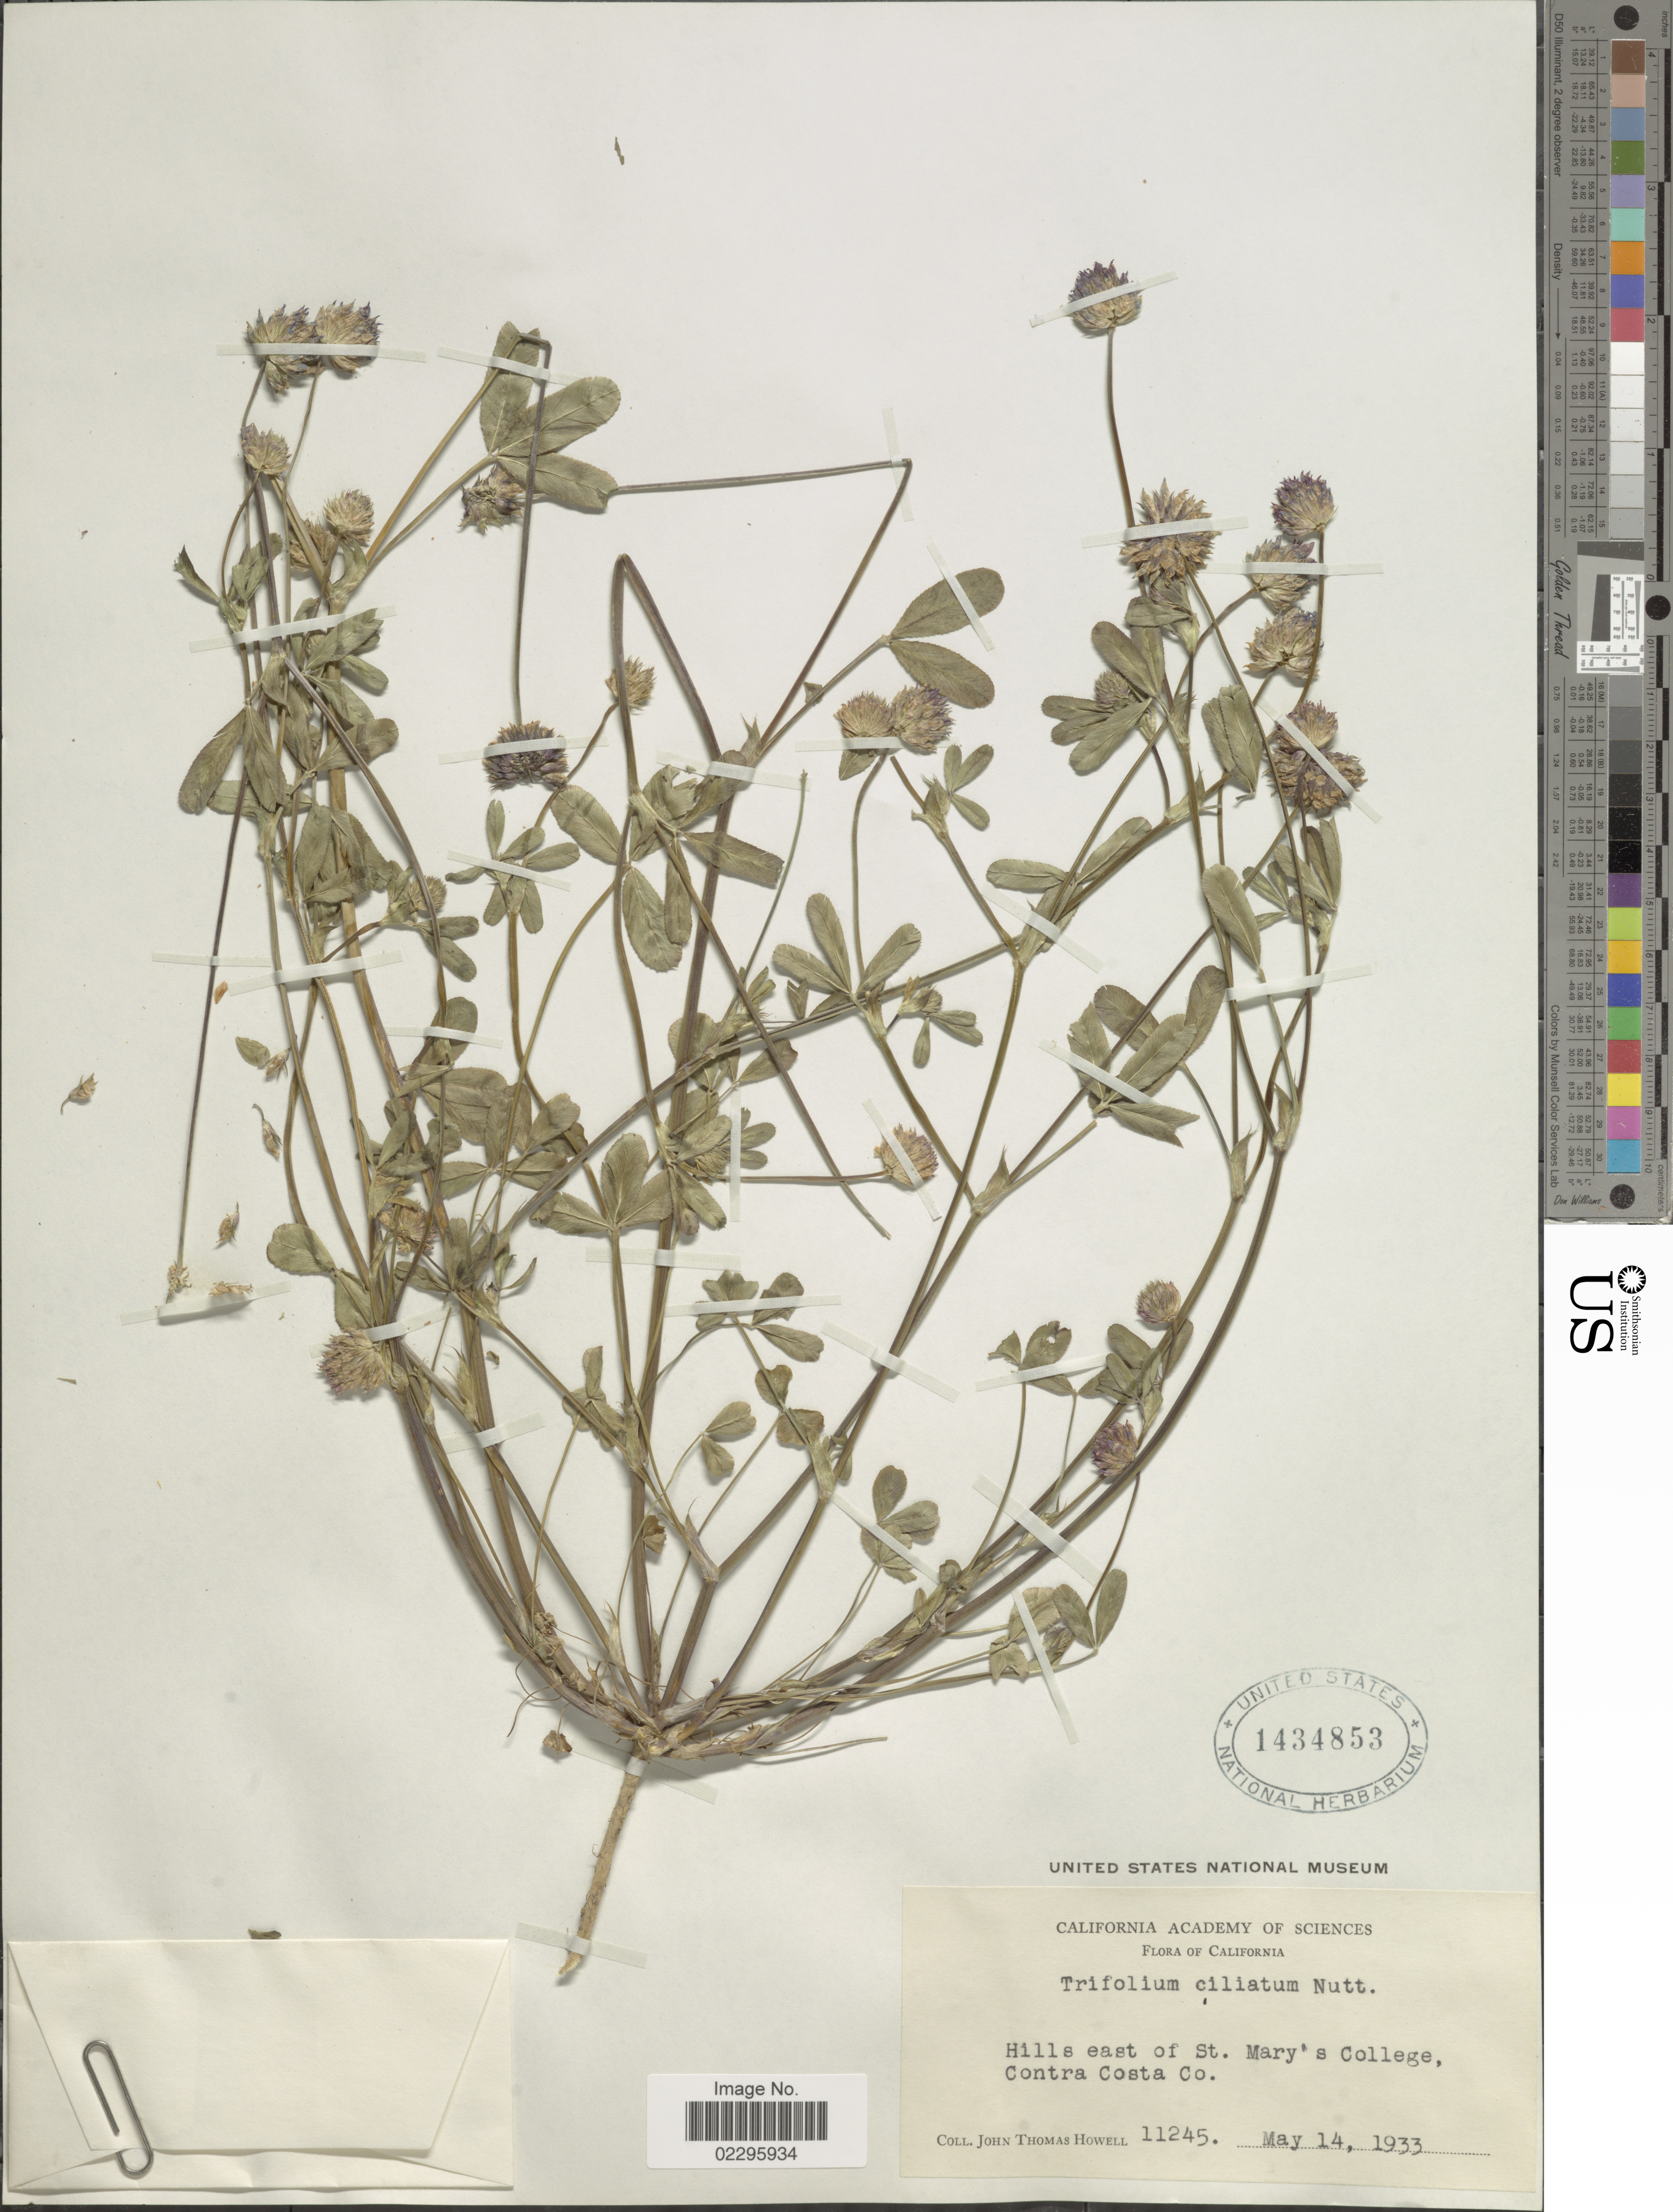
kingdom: Plantae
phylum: Tracheophyta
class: Magnoliopsida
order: Fabales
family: Fabaceae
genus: Trifolium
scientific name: Trifolium ciliolatum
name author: Benth.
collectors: J. T. Howell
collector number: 11245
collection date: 1933-05-14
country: United States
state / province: California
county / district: Contra Costa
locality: Hills east of St. Mary's College, Contra Costa Co.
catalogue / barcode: US 1434853